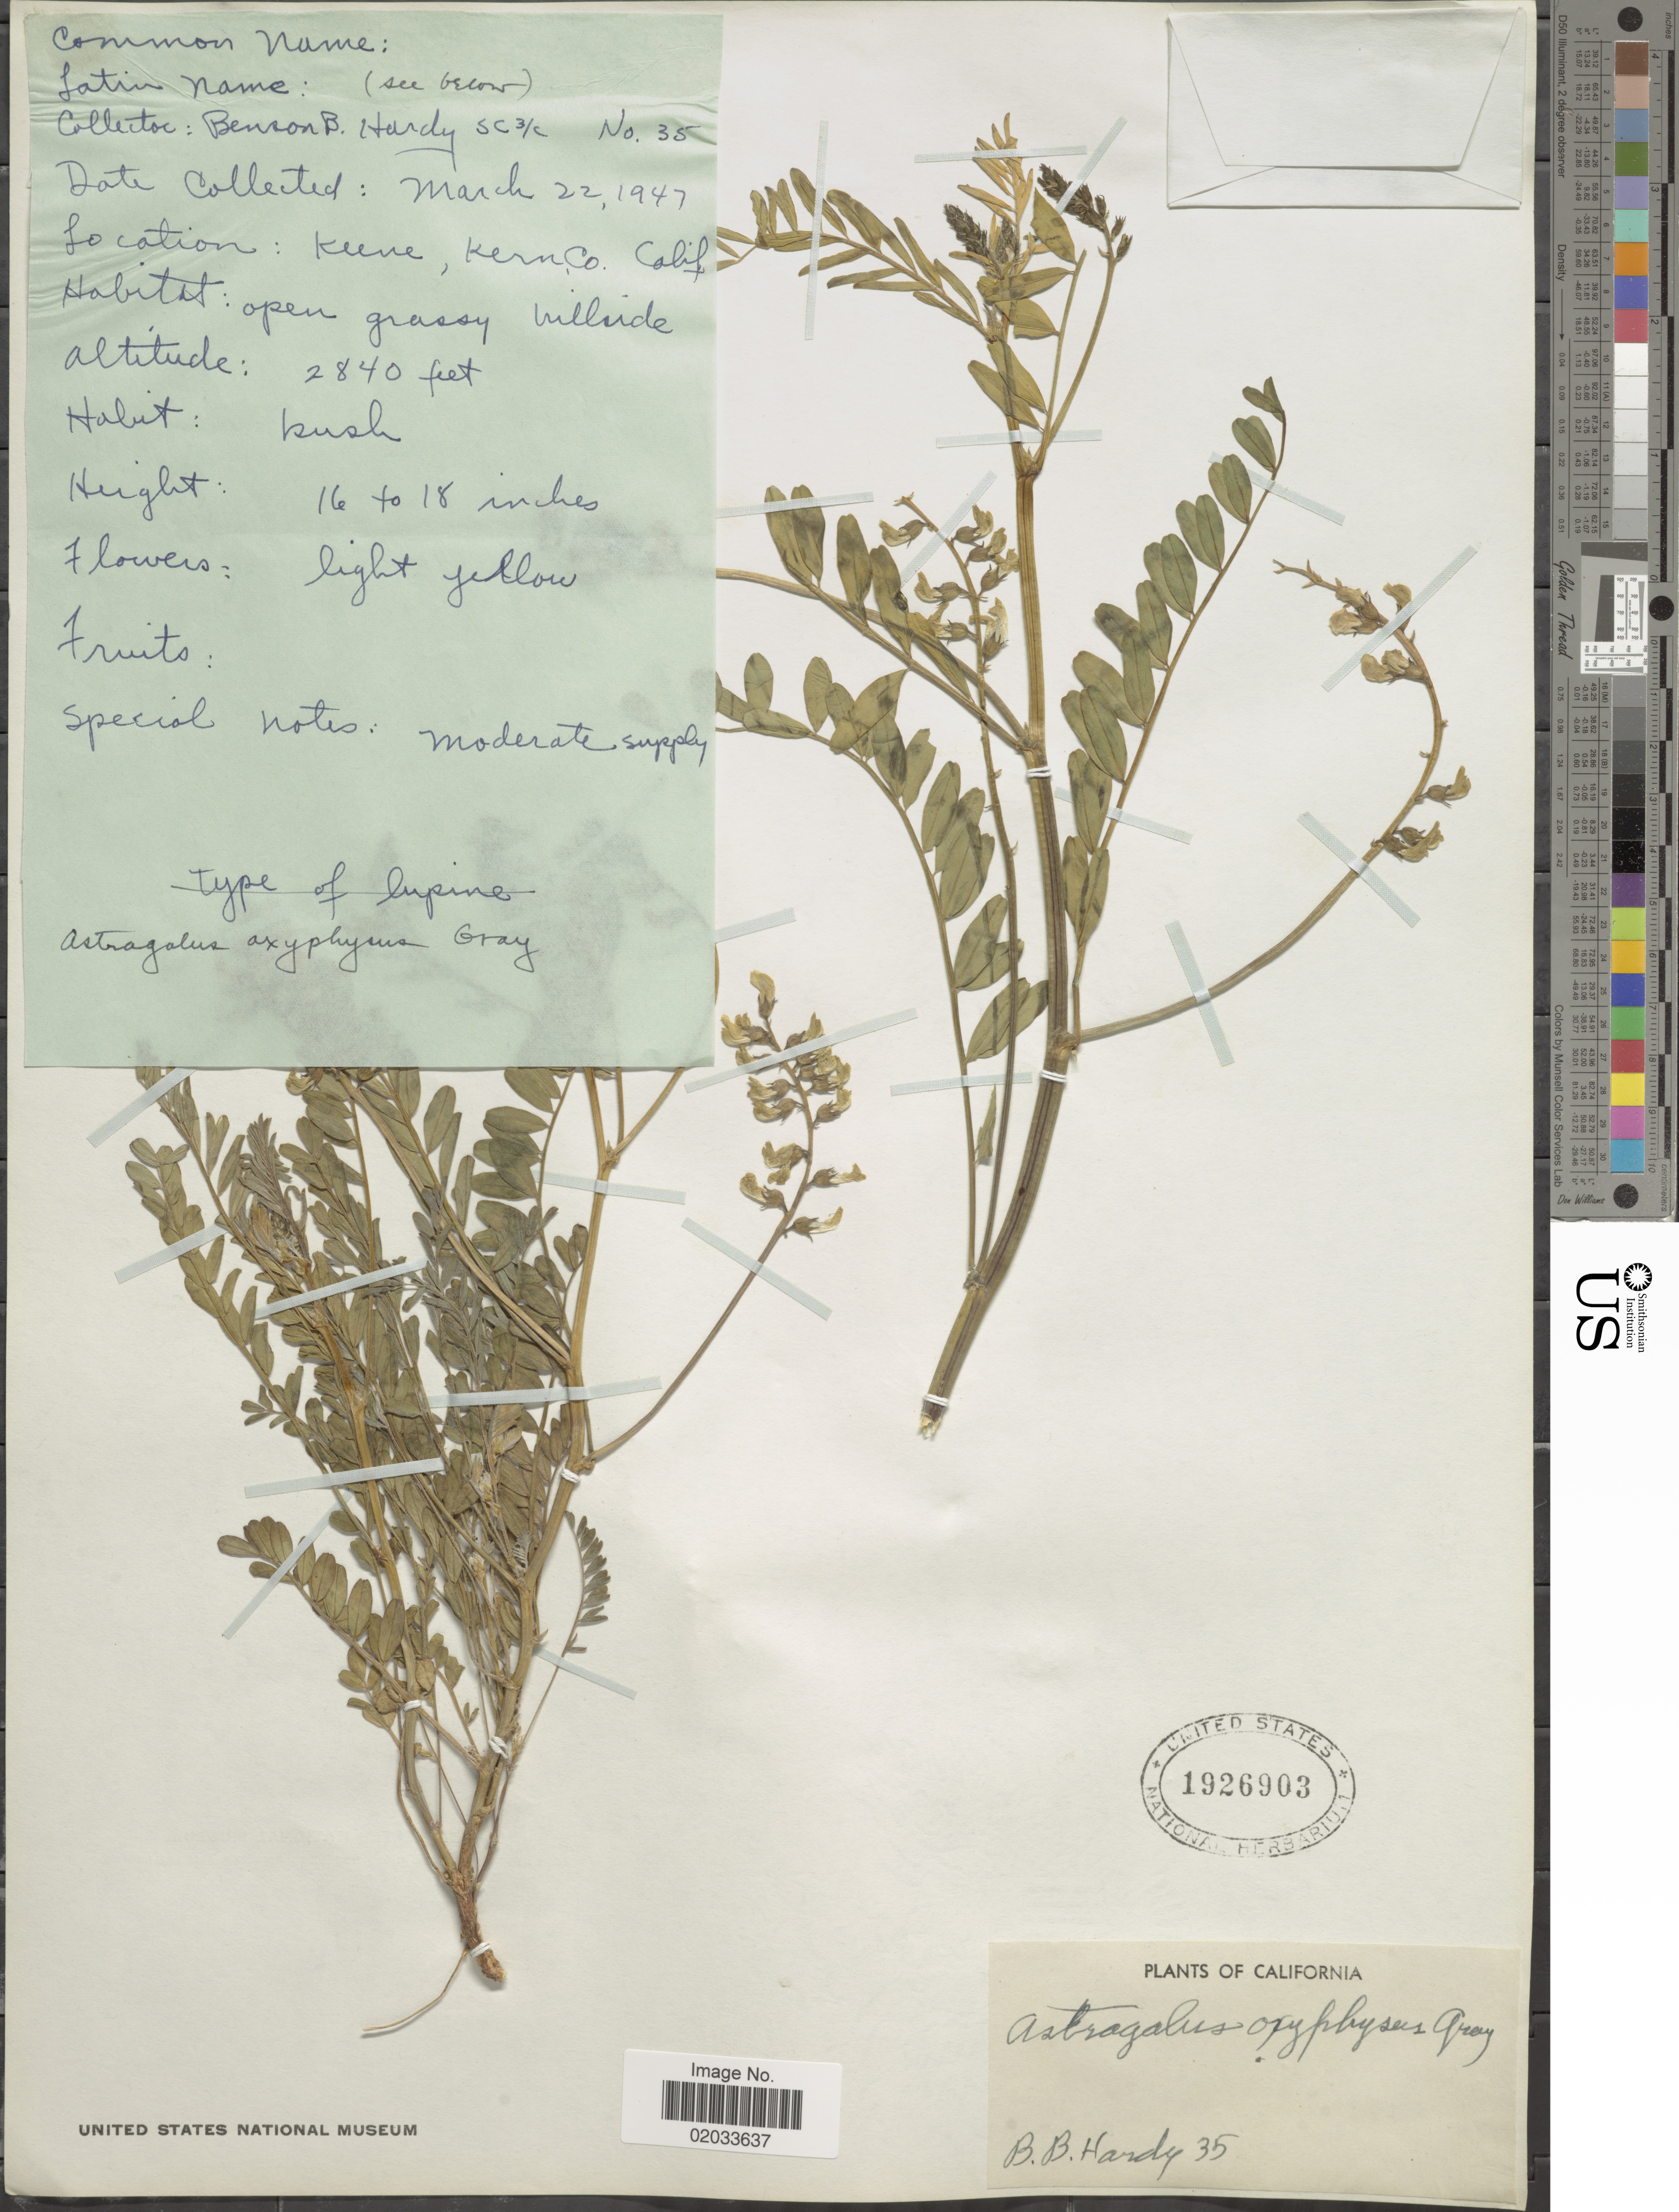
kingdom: Plantae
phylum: Tracheophyta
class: Magnoliopsida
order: Fabales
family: Fabaceae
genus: Astragalus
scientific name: Astragalus oxyphysus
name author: A. Gray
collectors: B. Hardy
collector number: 35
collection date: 1947-03-22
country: United States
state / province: California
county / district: Kern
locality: Keene, Kern Co., open grassy hillside.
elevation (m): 866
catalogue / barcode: US 1926903